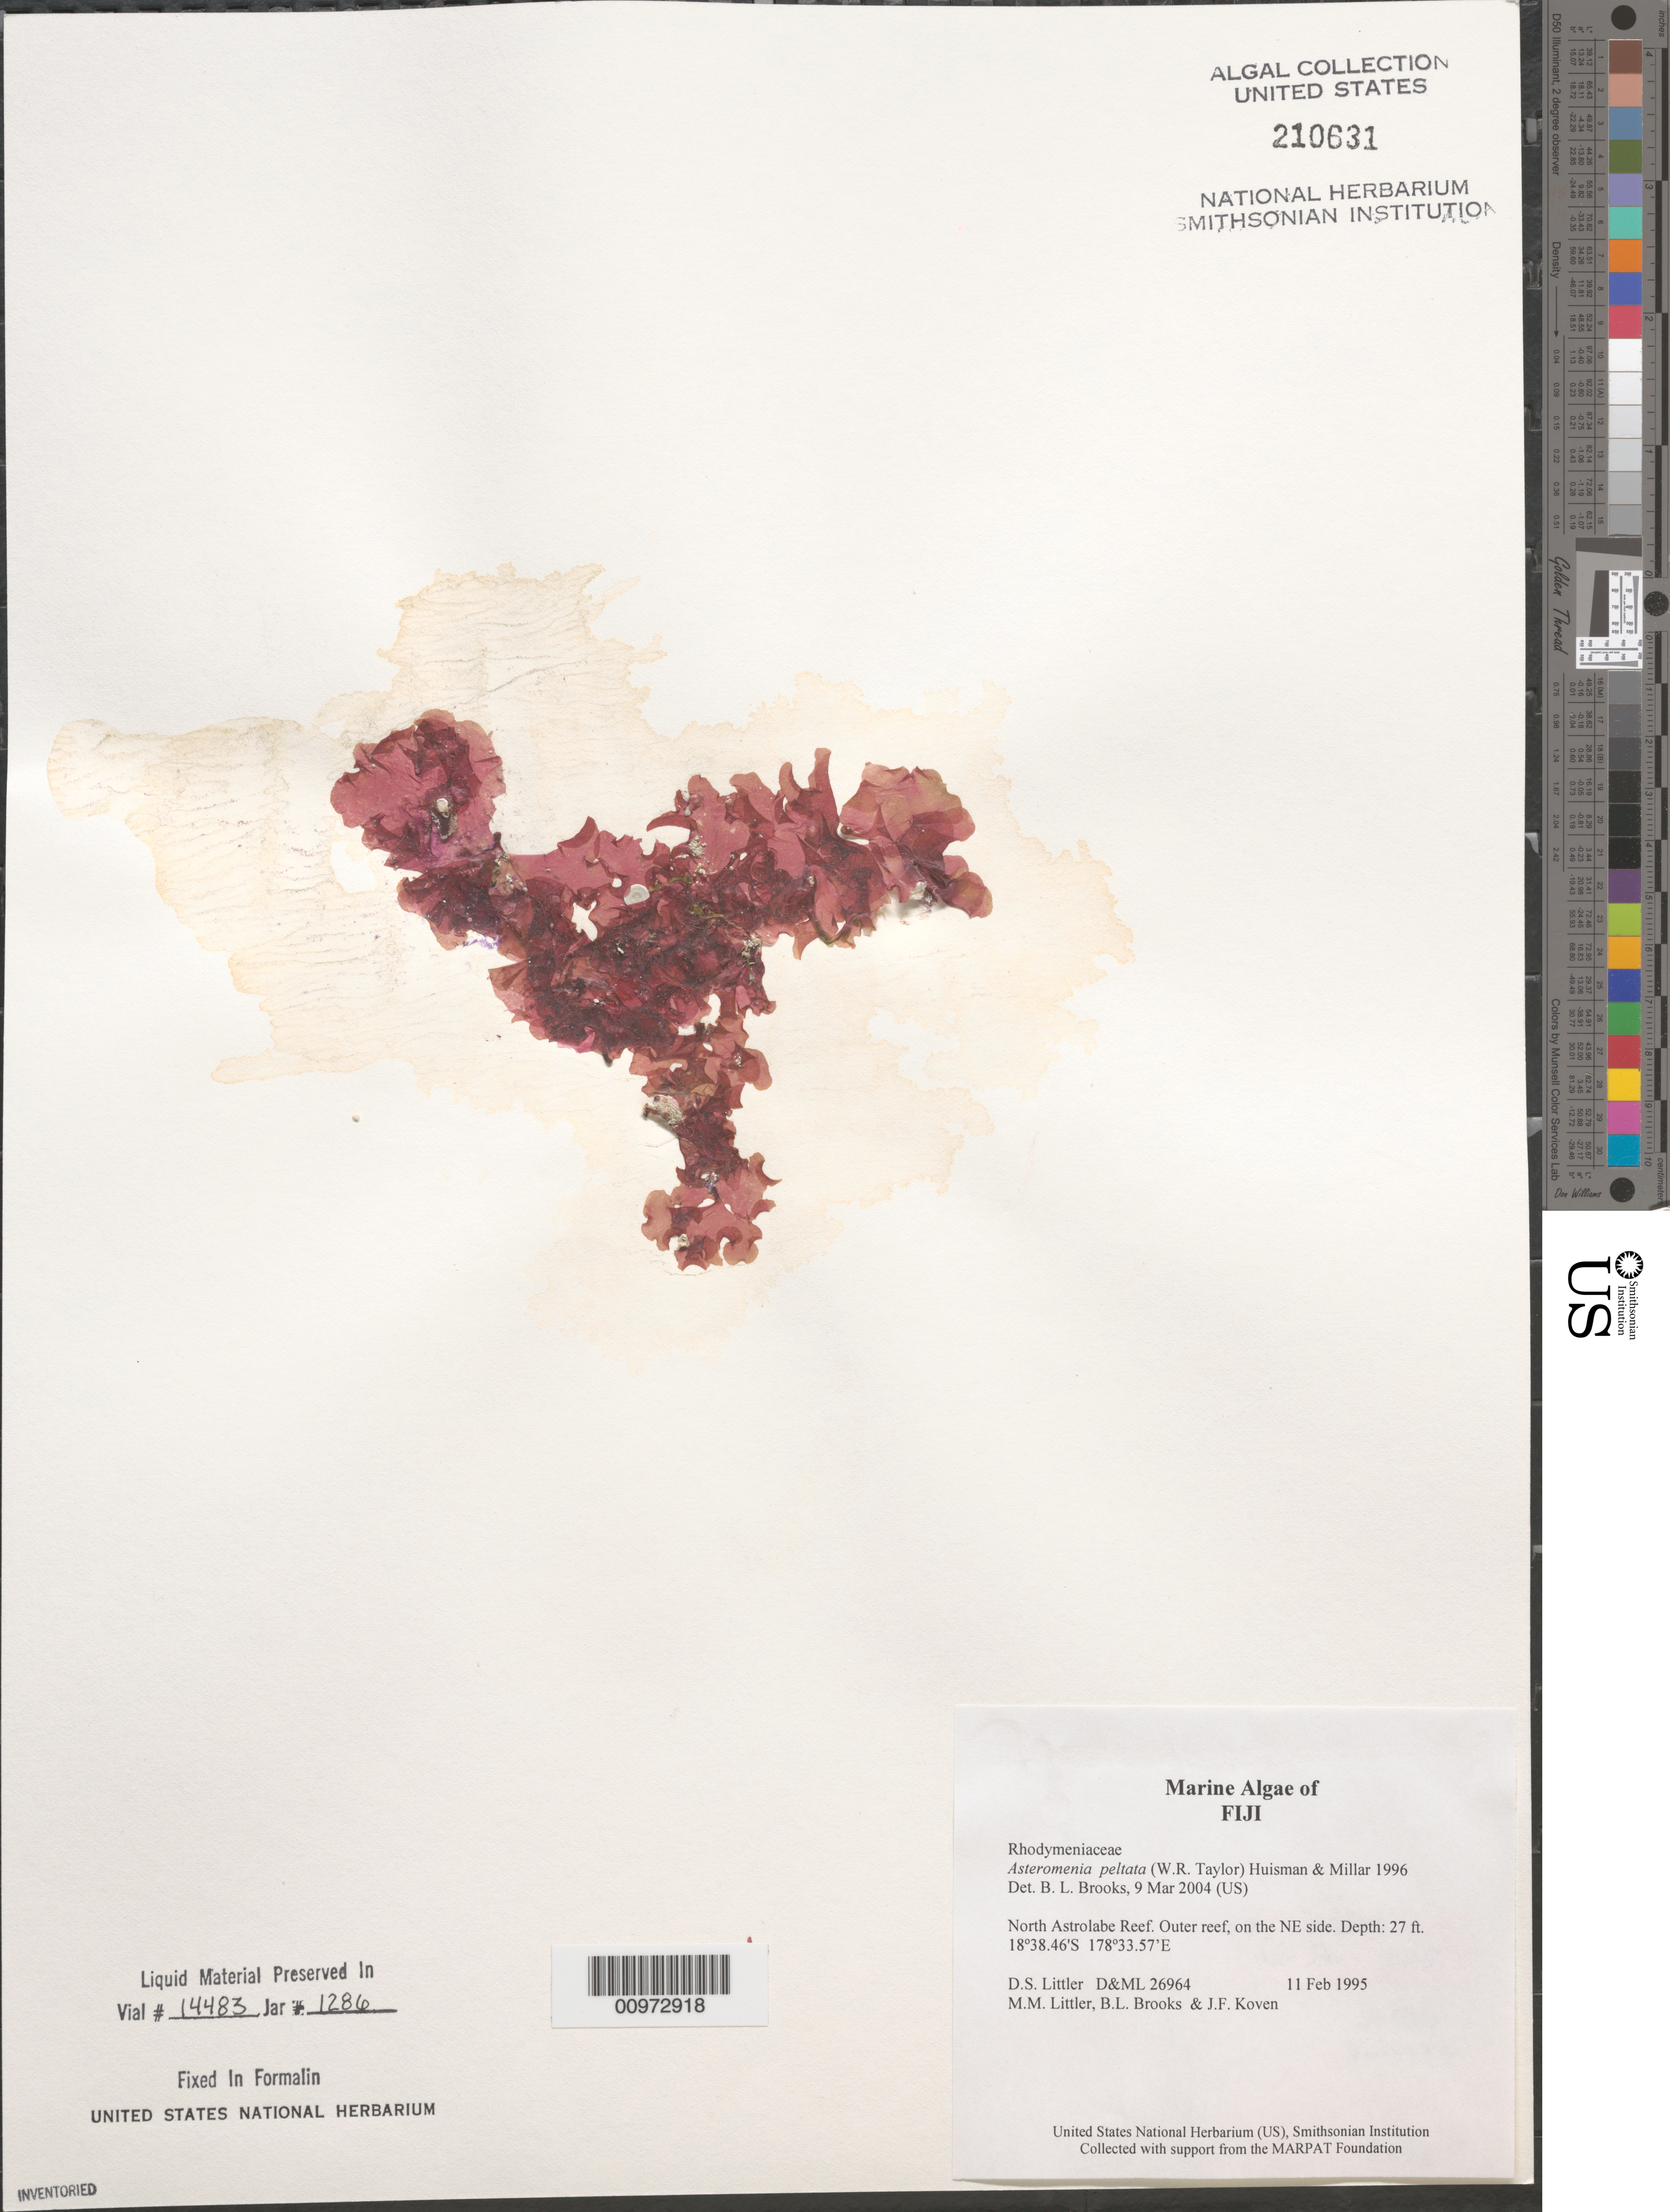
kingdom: Plantae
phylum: Rhodophyta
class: Florideophyceae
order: Rhodymeniales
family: Hymenocladiaceae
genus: Asteromenia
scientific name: Asteromenia peltata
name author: (W.R. Taylor) Huisman & A.J.K. Millar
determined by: Brooks, B. L., (BOT), Smithsonian Institution - National Museum of Natural History (UNITED STATES)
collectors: D. S. Littler, M. M. Littler, B. Brooks & J. Koven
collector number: D&ML 26964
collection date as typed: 11 Feb 1995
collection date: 1995-02-11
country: Fiji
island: North Astrolabe Reef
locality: North Astrolabe Reef, outer reef on northeast side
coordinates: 18 38.46'S, 178 33.57'E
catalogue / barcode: US 210631